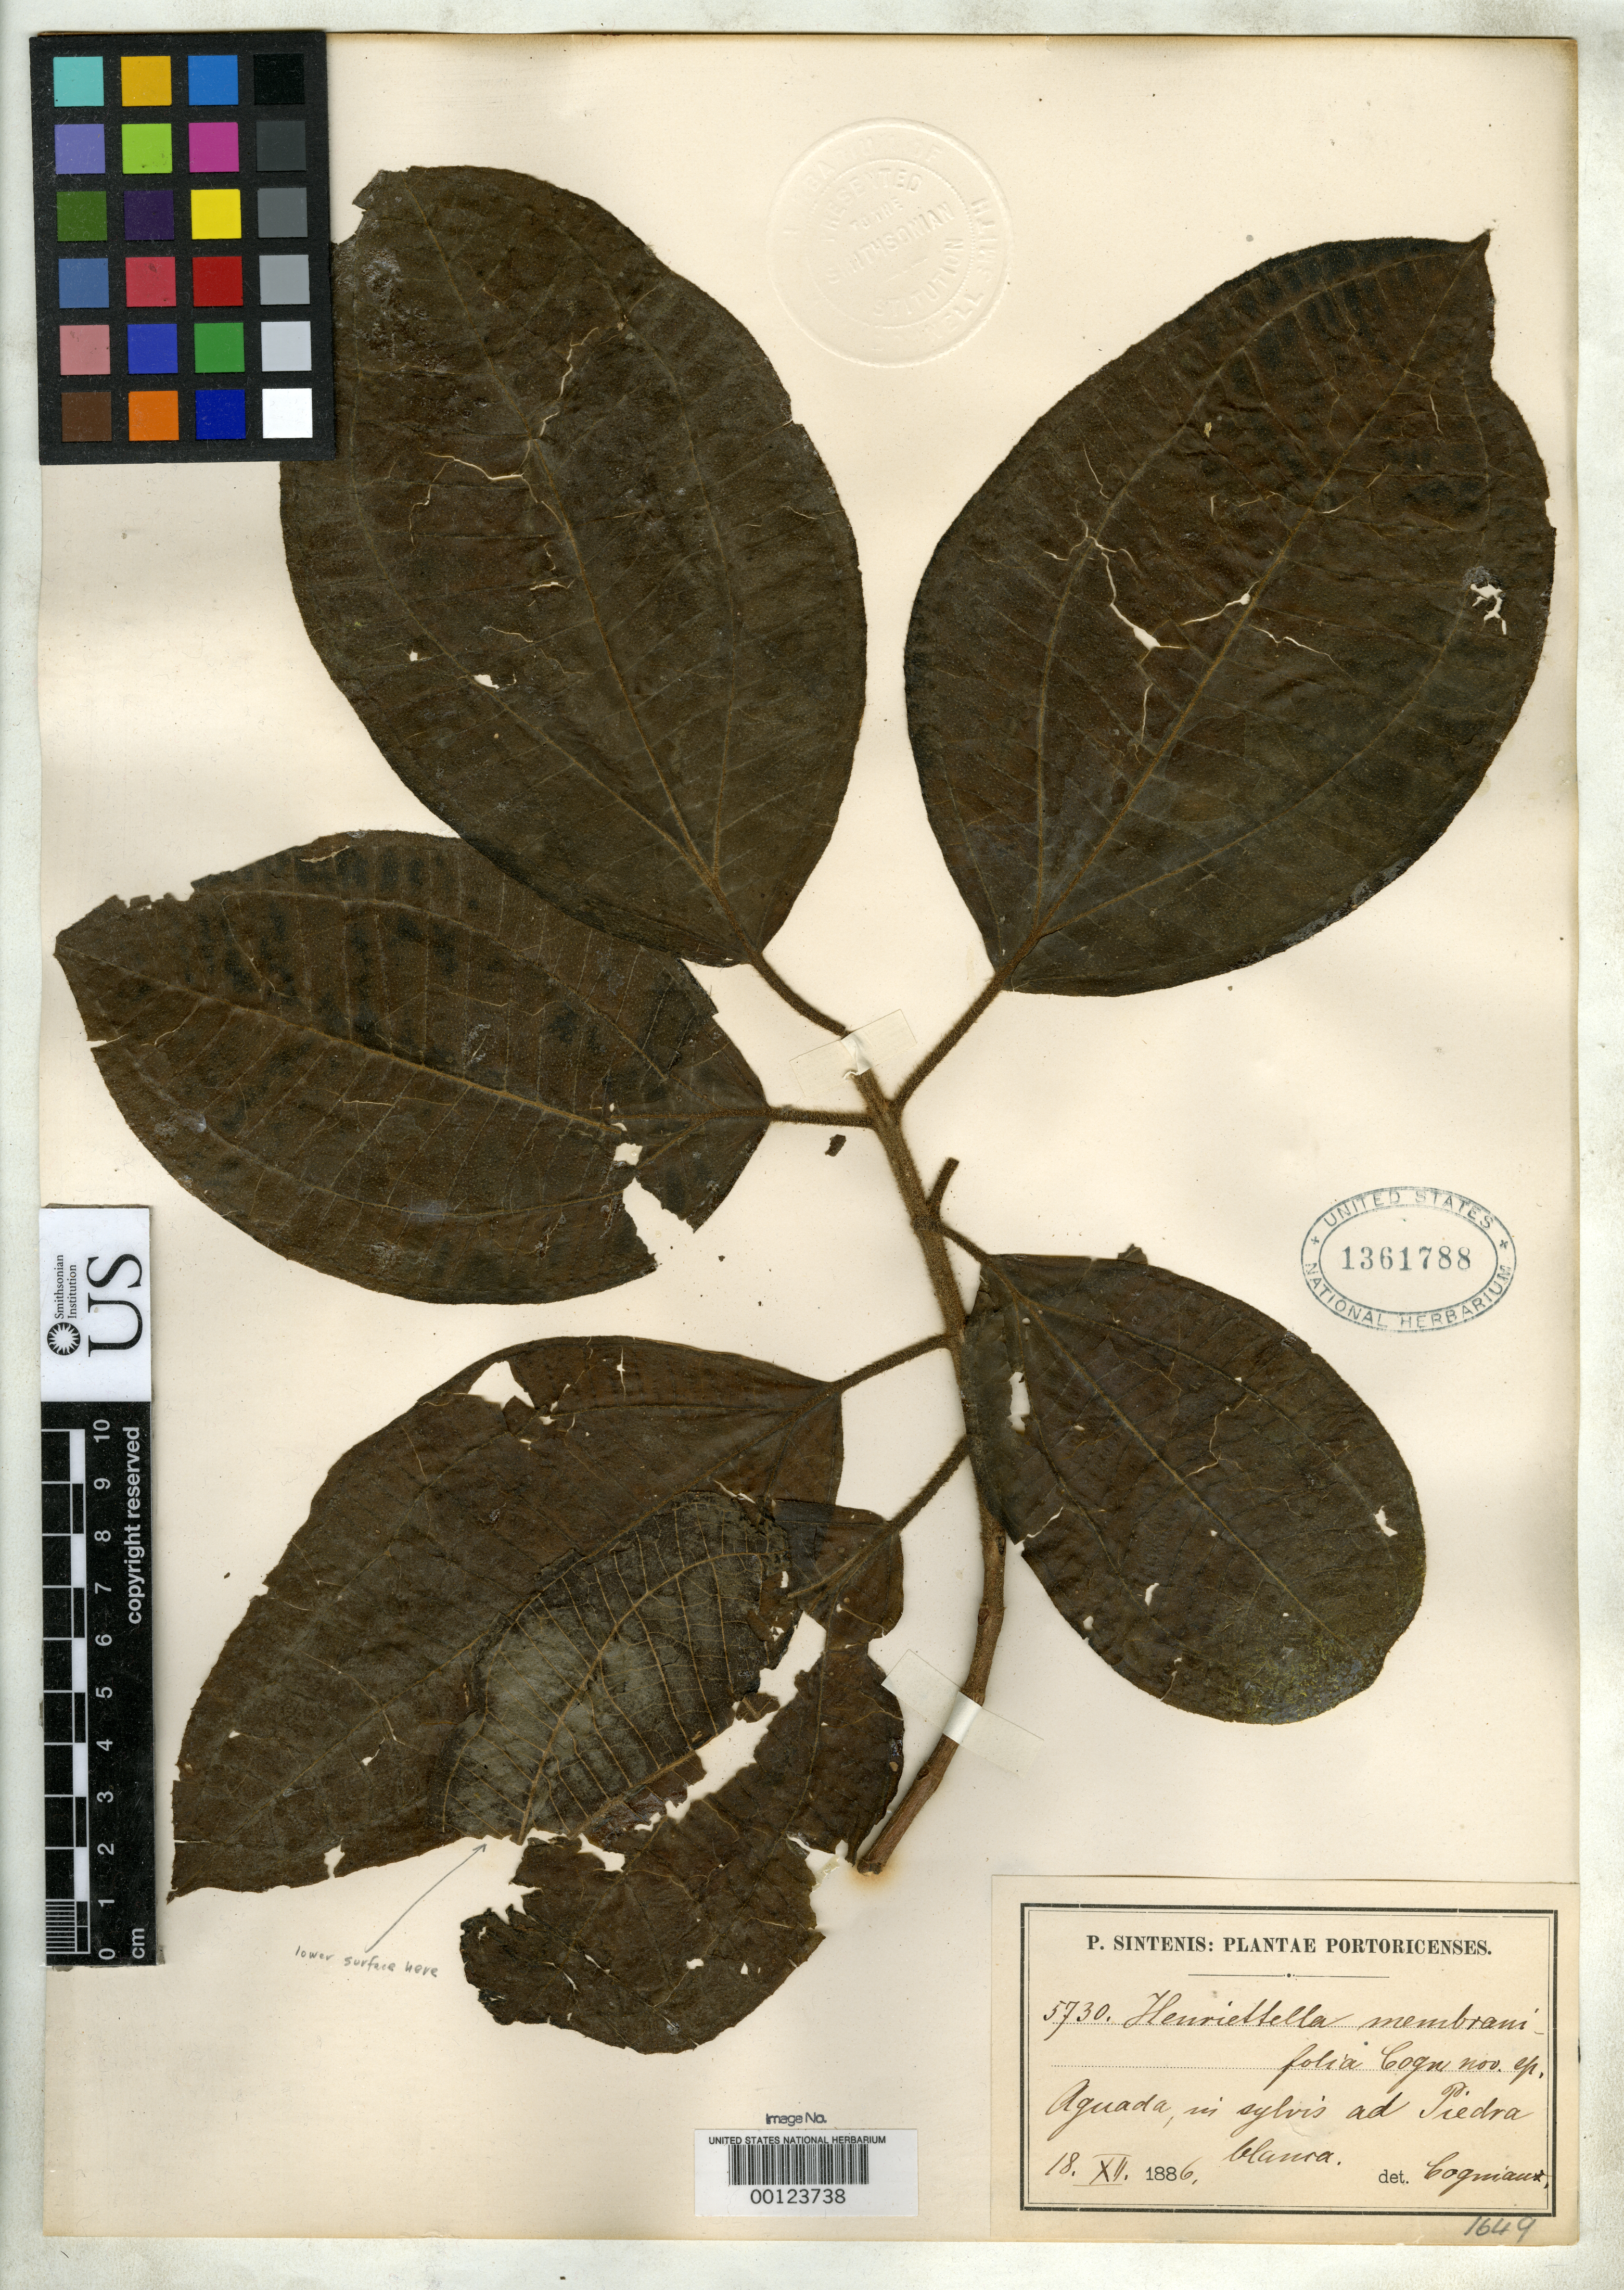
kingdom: Plantae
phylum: Tracheophyta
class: Magnoliopsida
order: Myrtales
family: Melastomataceae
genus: Henriettella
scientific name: Henriettella membranifolia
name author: Cogn. in A. DC.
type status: Isosyntype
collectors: P. Sintenis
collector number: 5730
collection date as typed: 18 Dec 1886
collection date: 1886-12-18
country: Puerto Rico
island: Greater Antilles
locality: Aguada.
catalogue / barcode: US 1361788